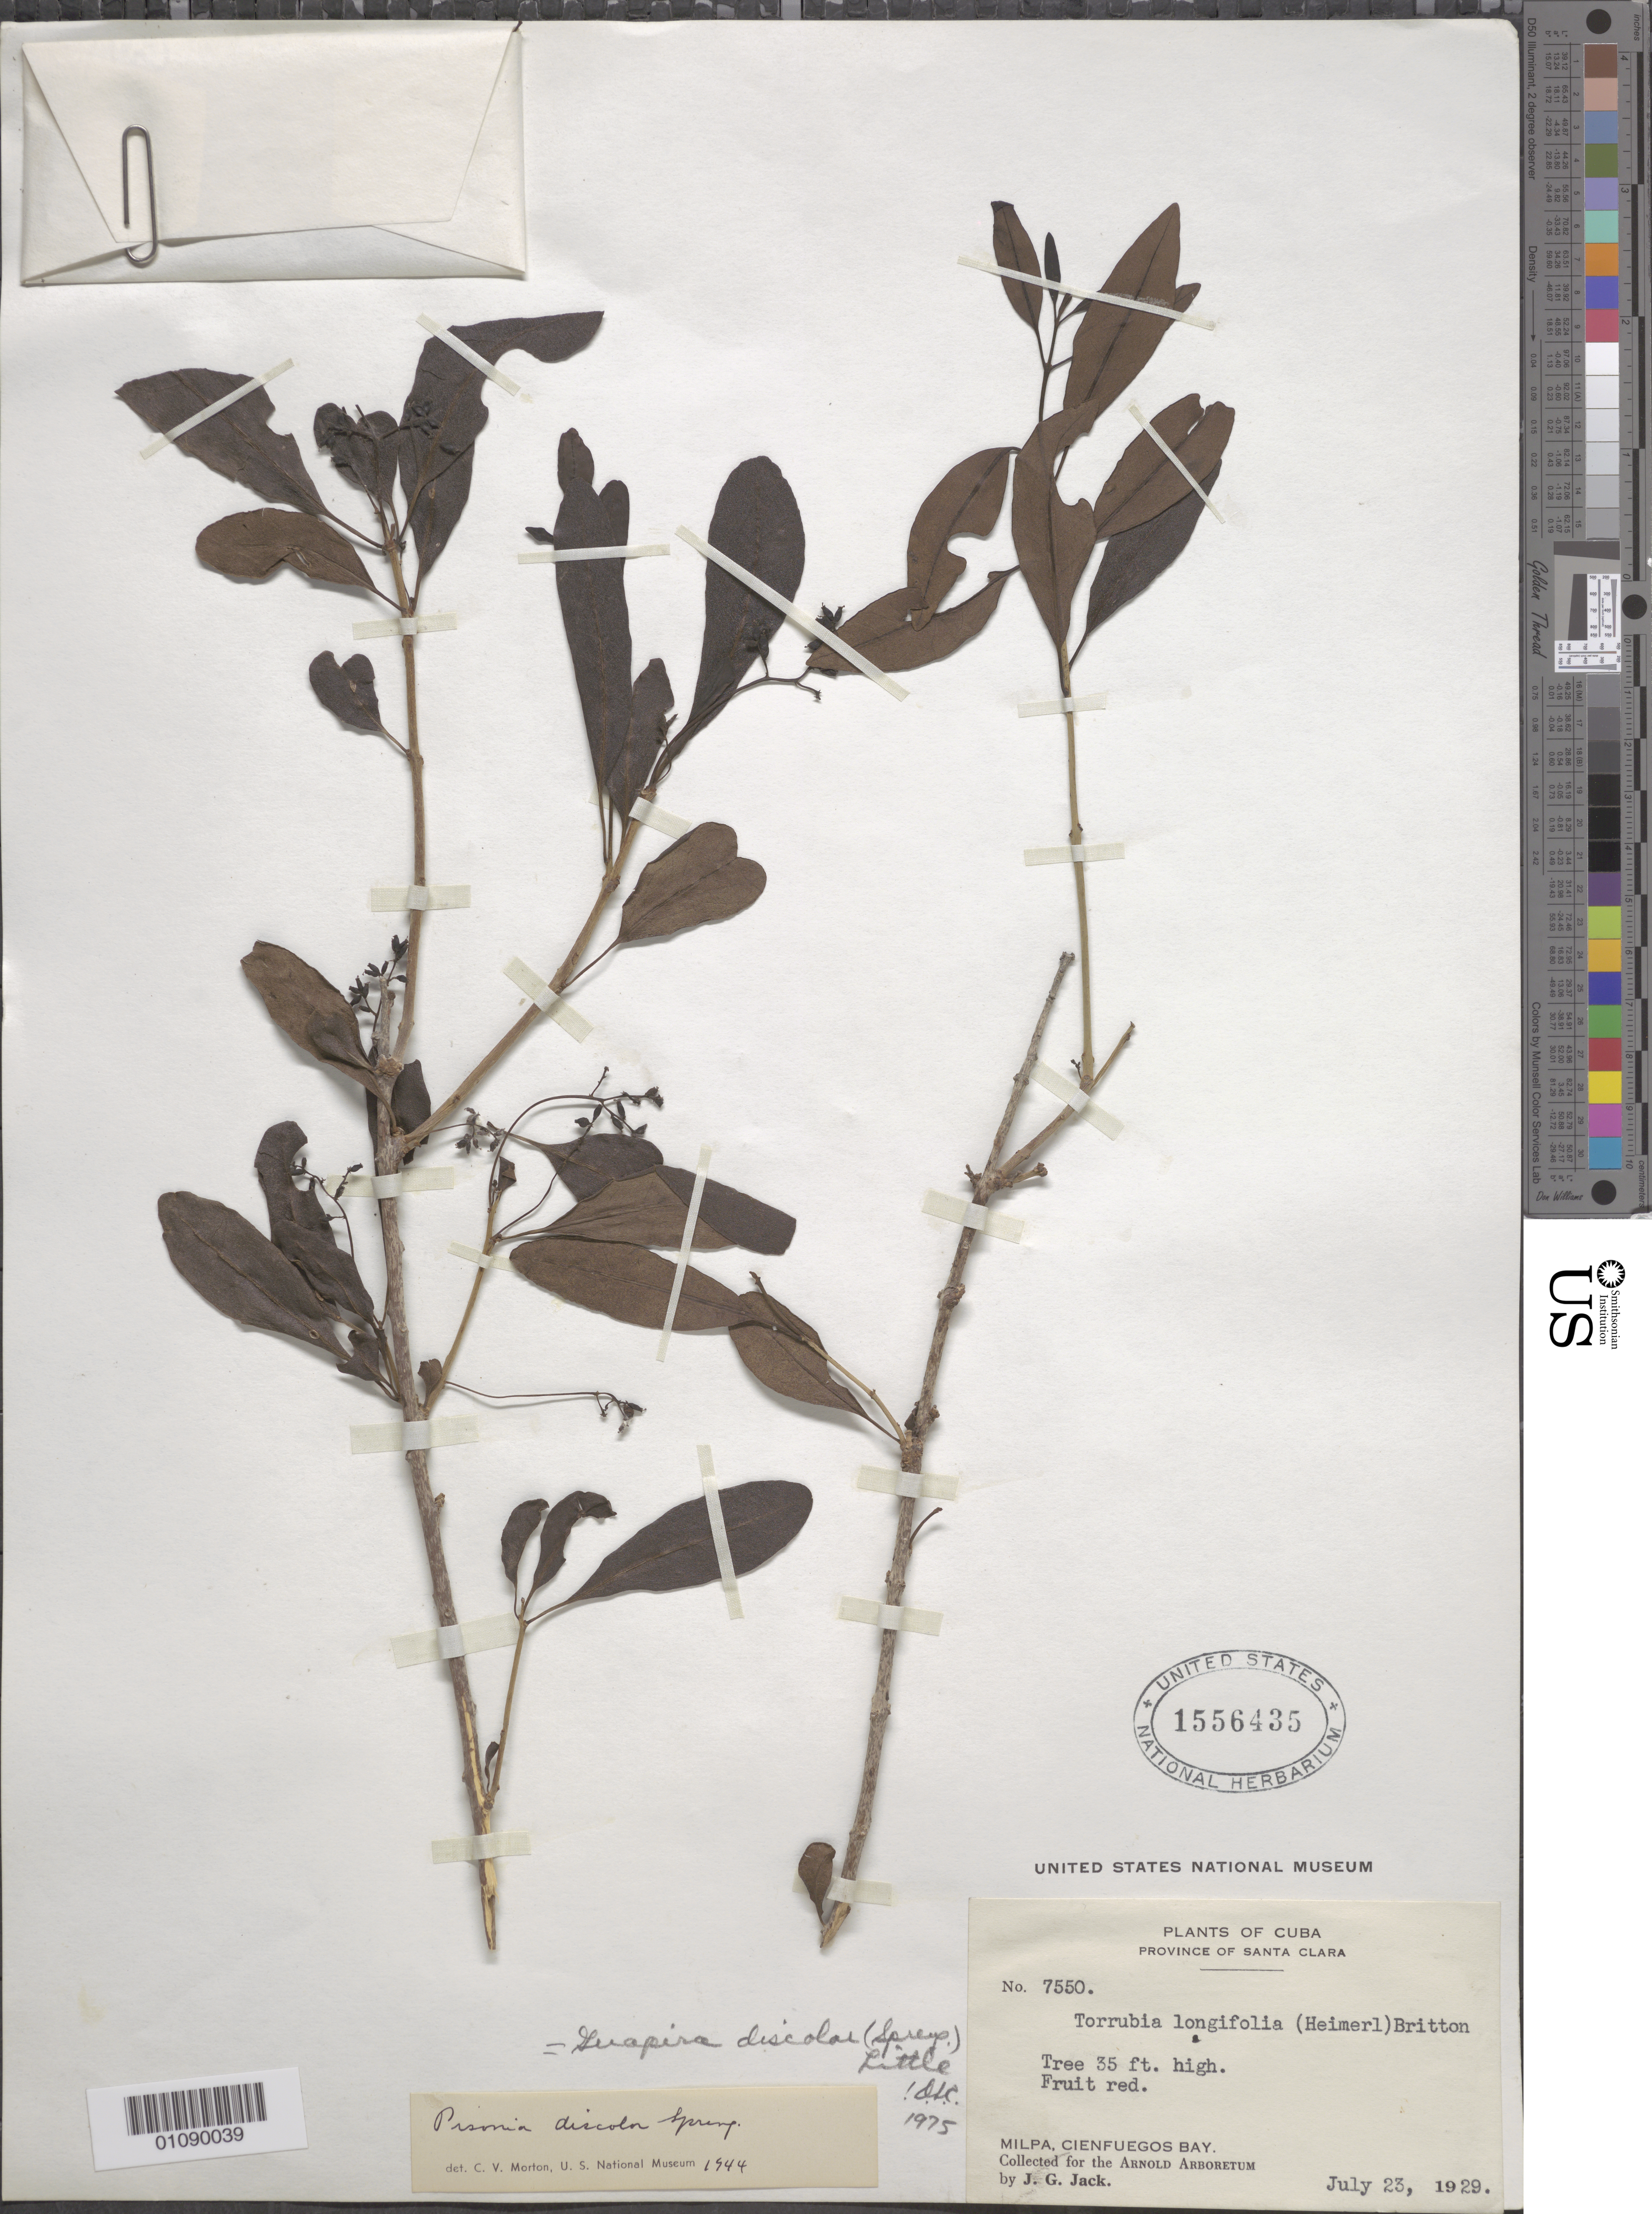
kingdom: Plantae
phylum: Tracheophyta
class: Magnoliopsida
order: Caryophyllales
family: Nyctaginaceae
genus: Guapira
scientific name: Guapira discolor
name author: (Spreng.) Little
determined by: Strong, Mark T., (BOT), Smithsonian Institution - National Museum of Natural History (UNITED STATES)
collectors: J. G. Jack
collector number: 7550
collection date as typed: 23 Jul 1929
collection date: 1929-07-23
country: Cuba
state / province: Ciego de Ávila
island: Cuba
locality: Province of Santa Clara, Milpa, Cienfuegos Bay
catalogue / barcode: US 1556435